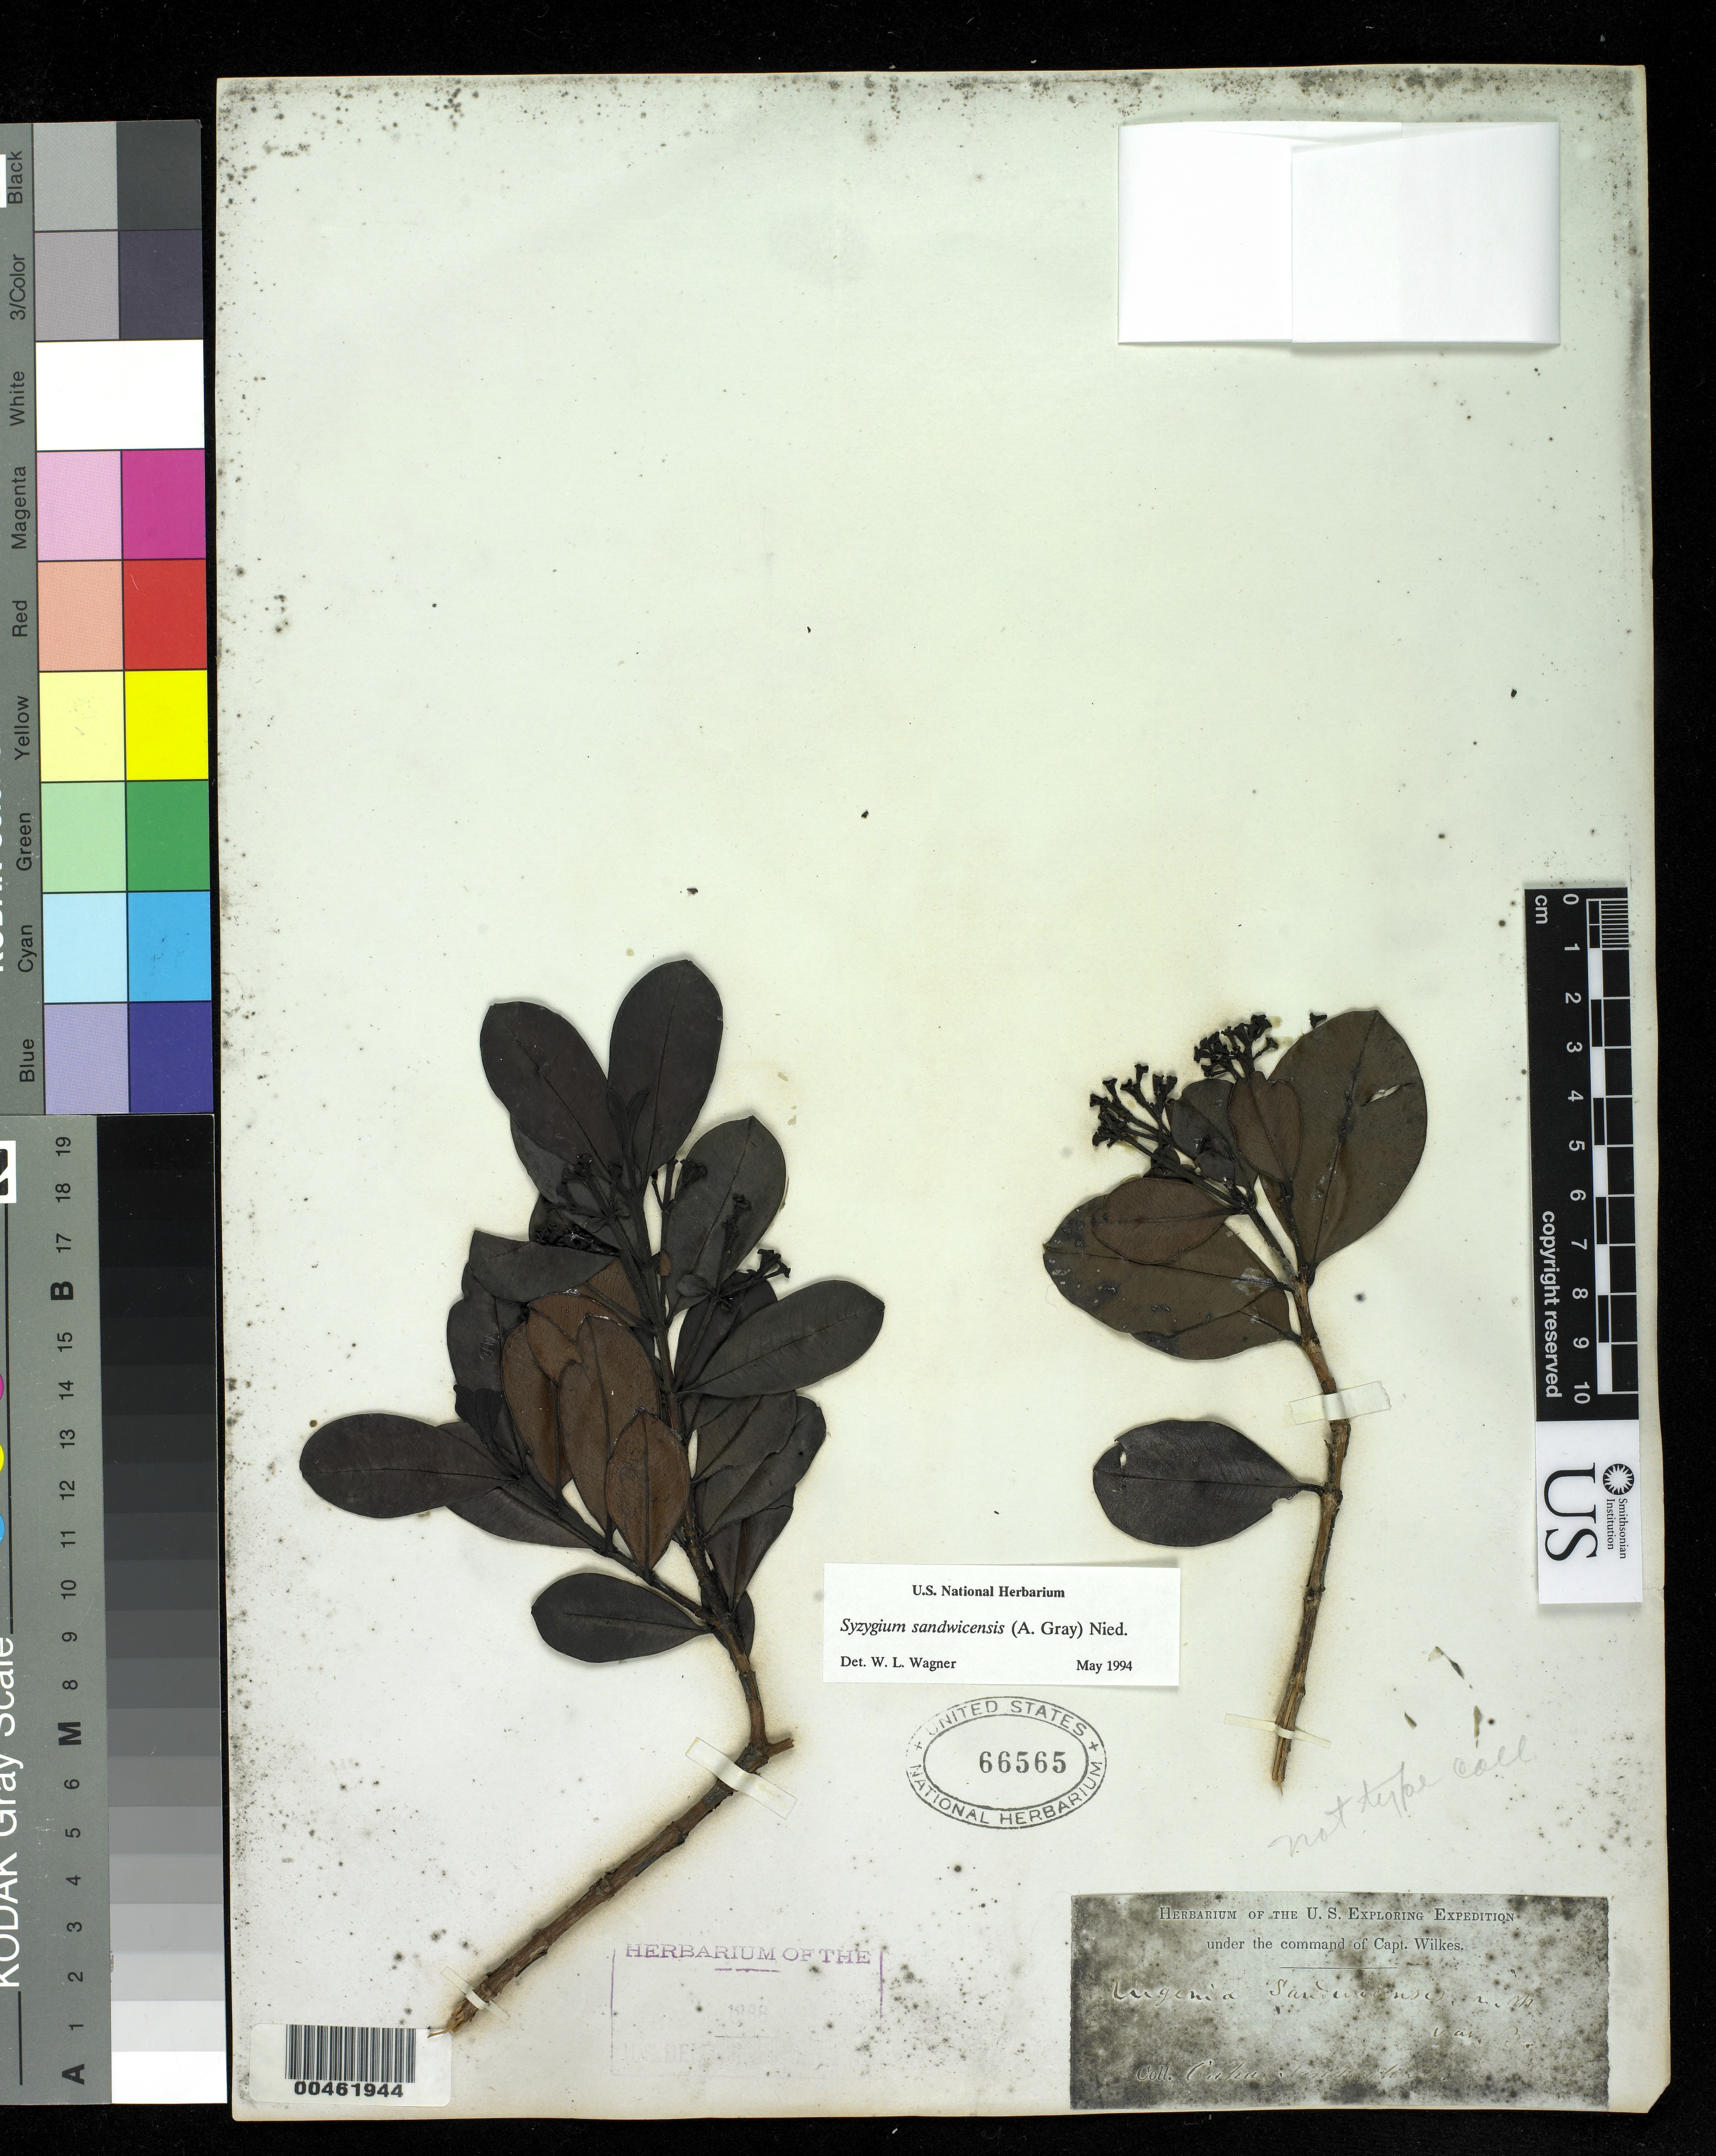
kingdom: Plantae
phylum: Tracheophyta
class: Magnoliopsida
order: Myrtales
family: Myrtaceae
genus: Syzygium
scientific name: Syzygium sandwicense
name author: (A. Gray) Müll. Stuttg.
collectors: Wilkes Explor. Exped.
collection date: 1838/1842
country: United States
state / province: Hawaii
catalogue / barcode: US 66565